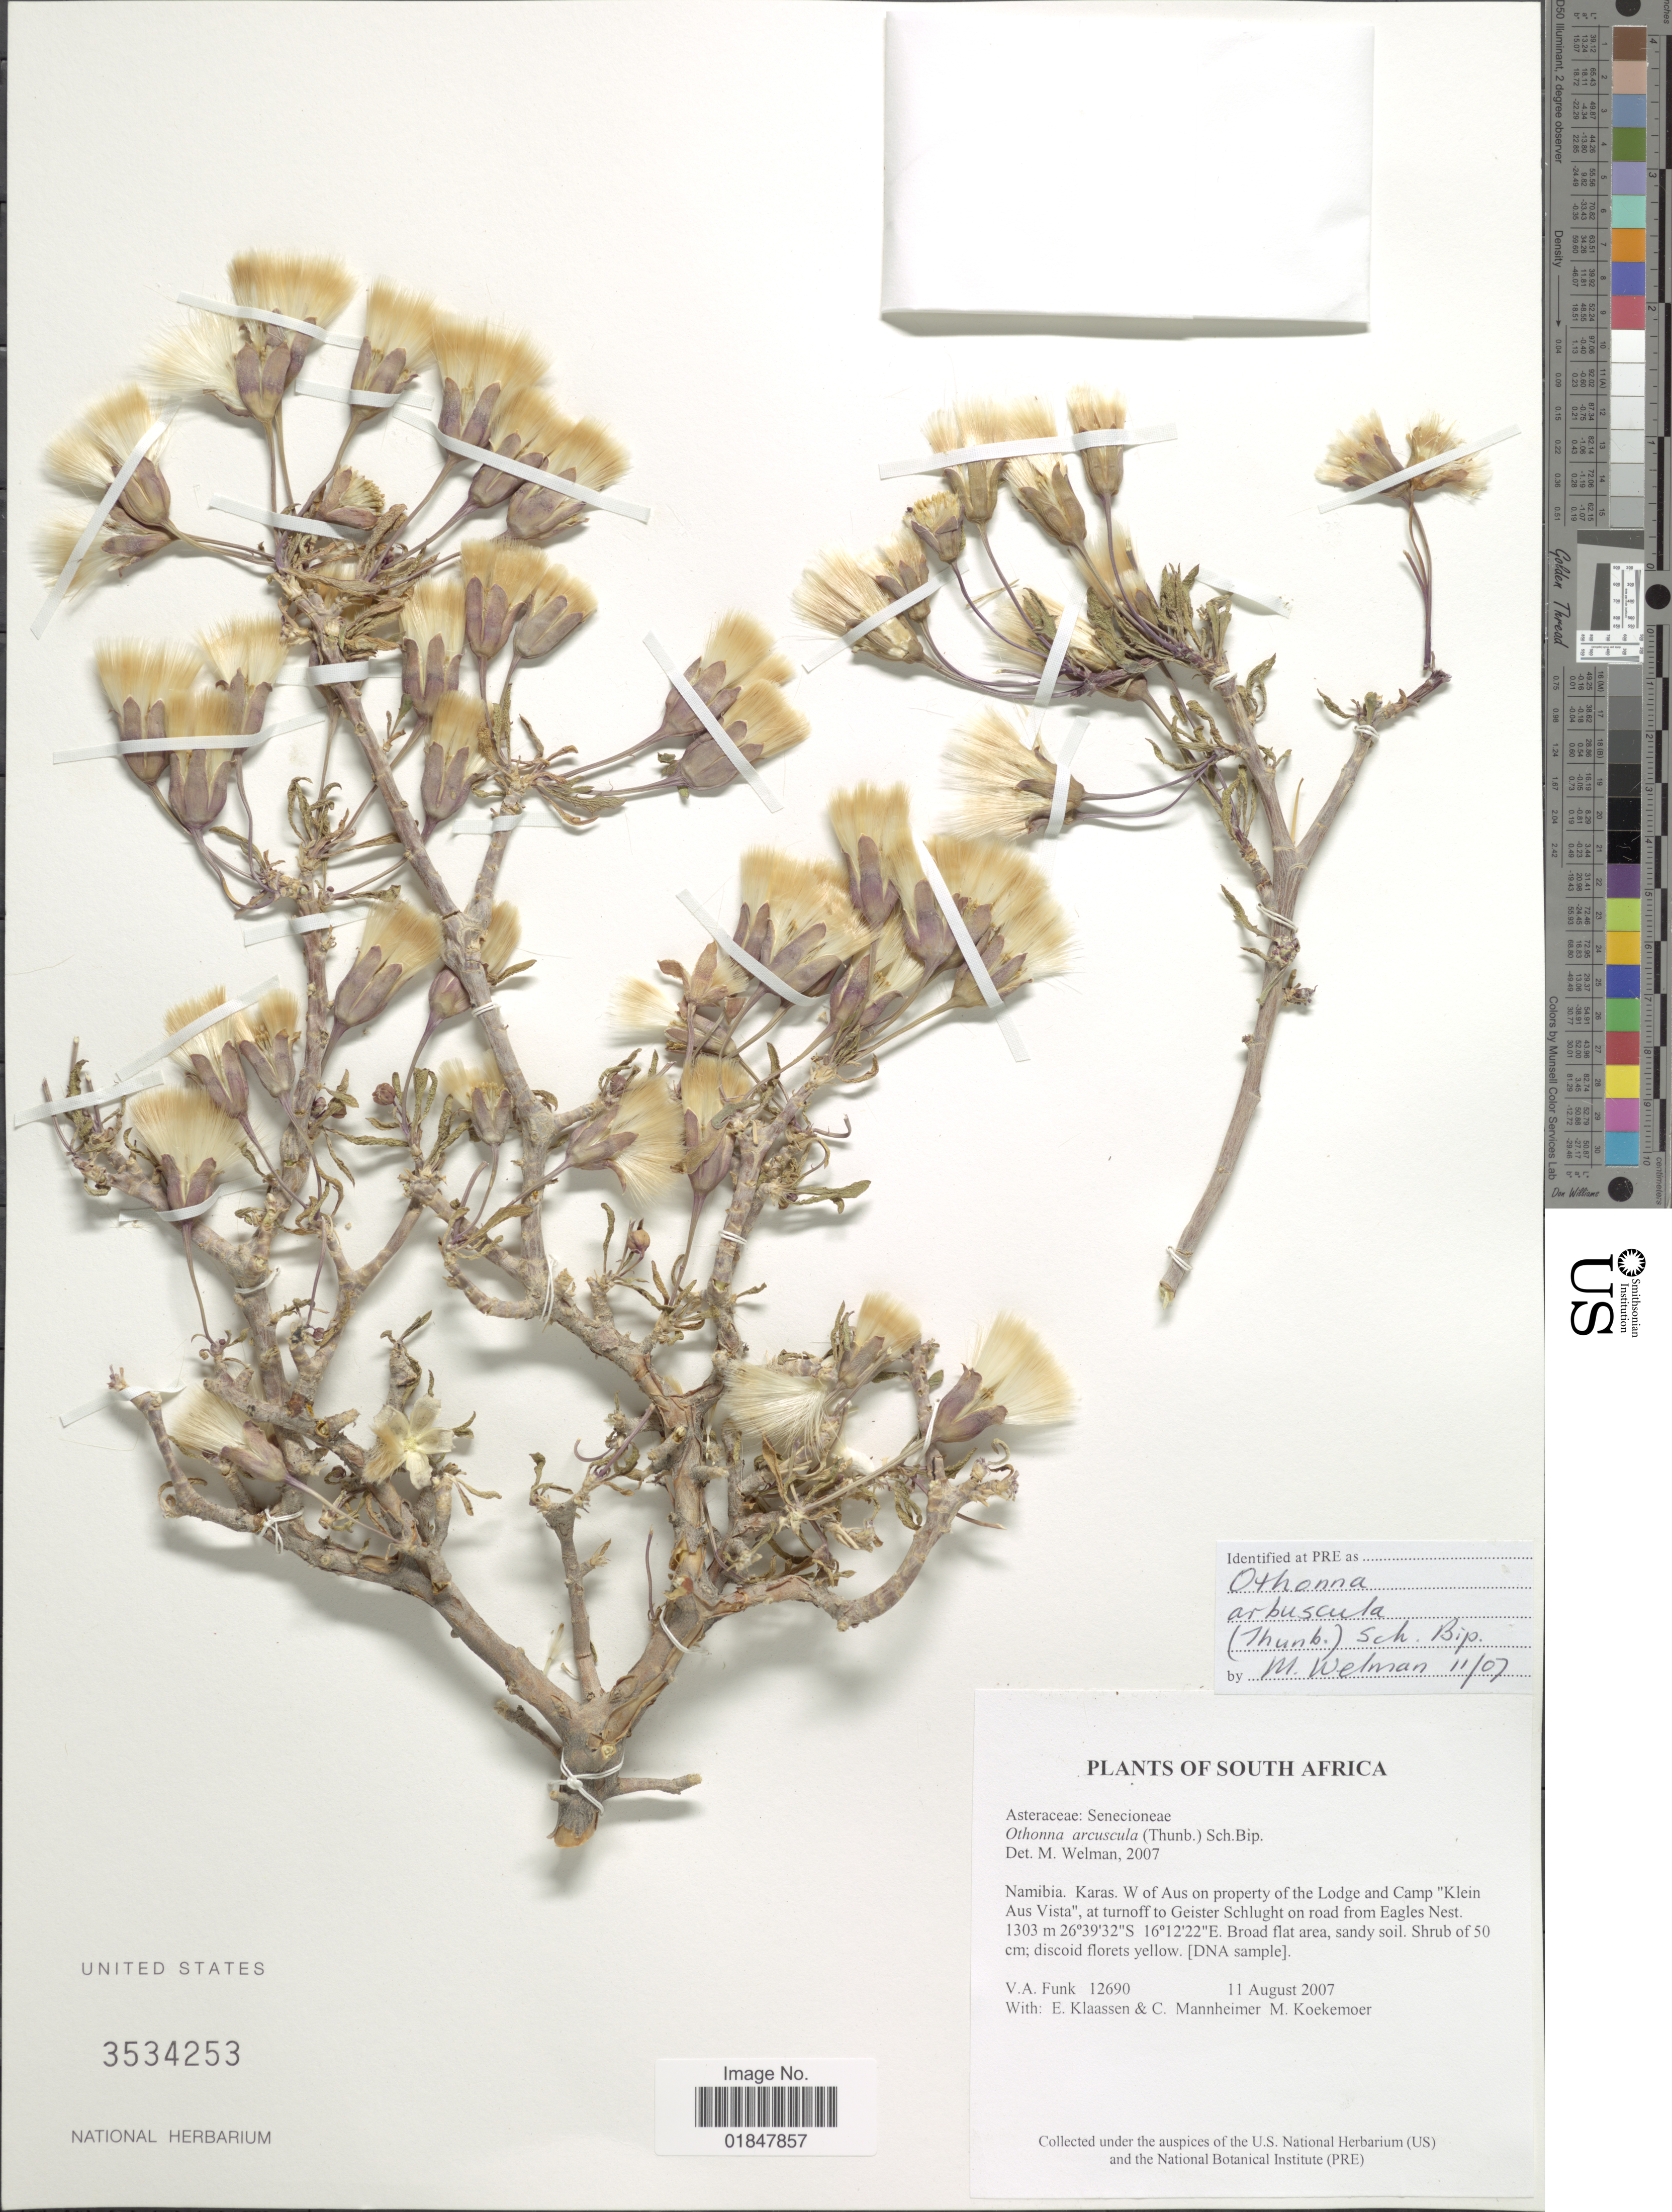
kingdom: Plantae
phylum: Tracheophyta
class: Magnoliopsida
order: Asterales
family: Asteraceae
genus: Othonna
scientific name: Othonna arbuscula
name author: (Thunb.) Sch. Bip.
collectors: V. Funk, E. S. Klaassen, C. A. Mannheimer & M. Koekemoer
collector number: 12690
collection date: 2007-08-11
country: Namibia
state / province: Karas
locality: W of Aus on property of the lodge and Camp "Klein Aus Vista", at turnoff to Geister Schlught on road from Eagles Nest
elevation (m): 1303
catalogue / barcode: US 3534253